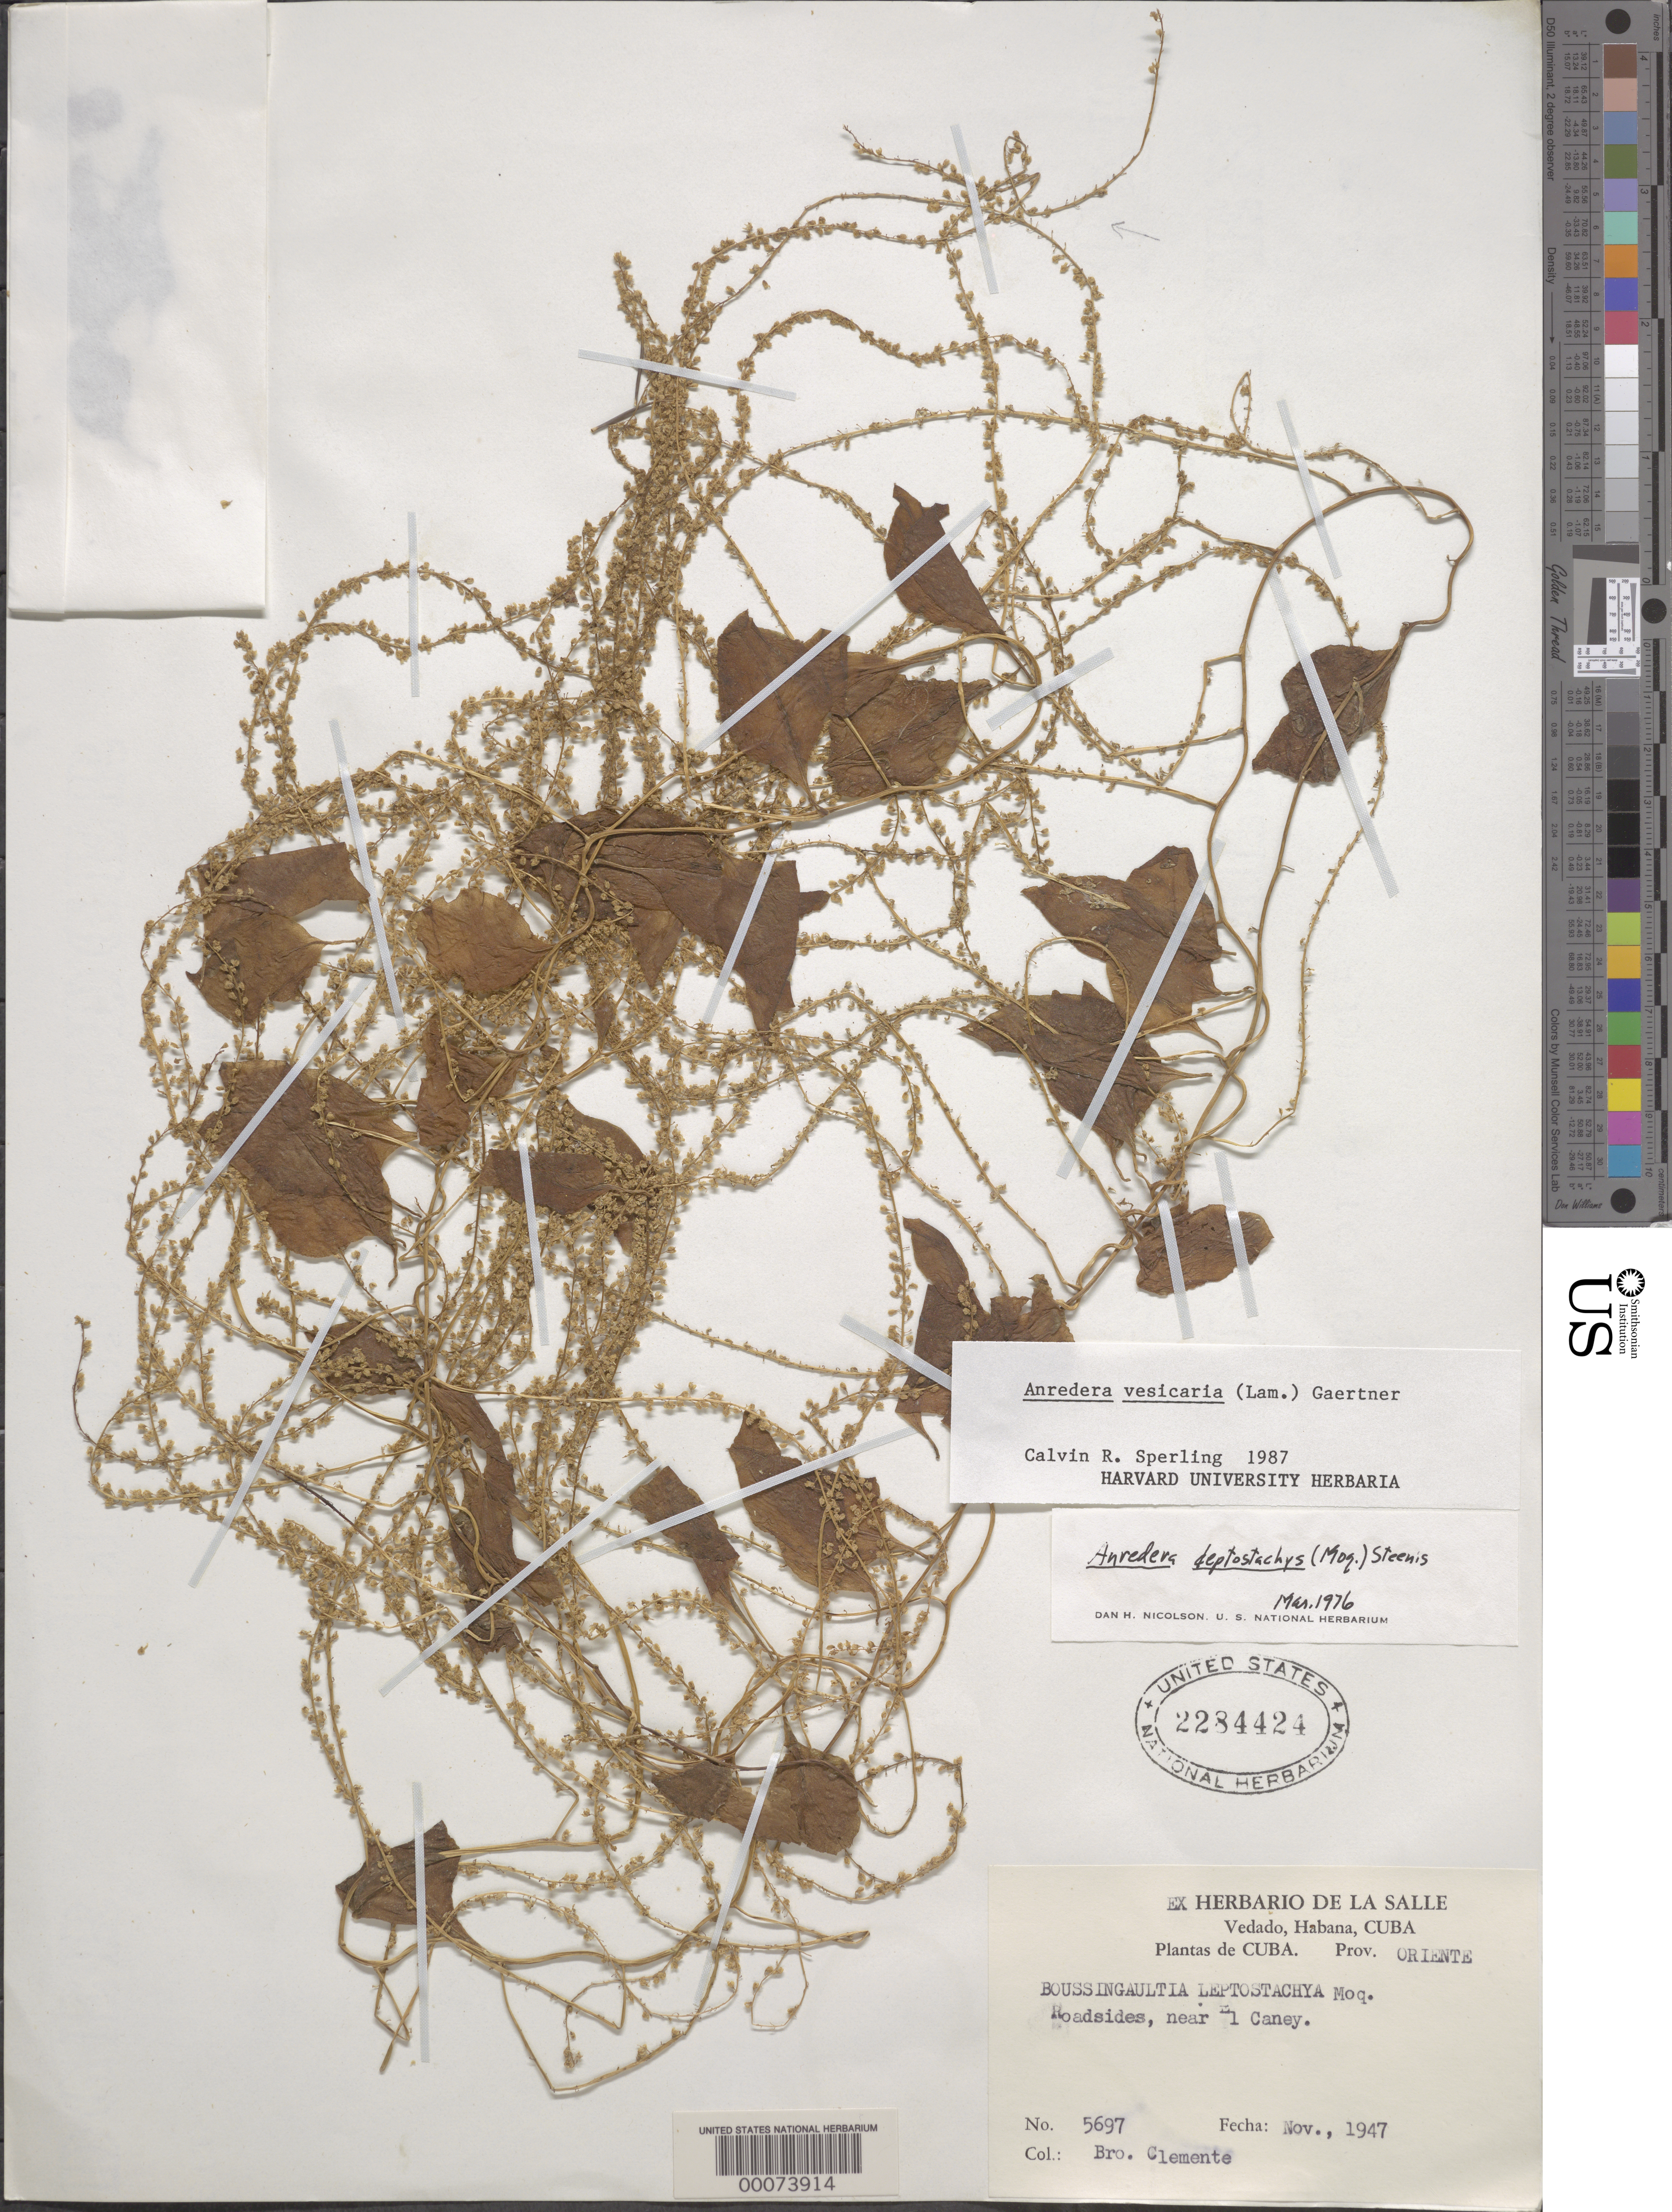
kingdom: Plantae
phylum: Tracheophyta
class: Magnoliopsida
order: Caryophyllales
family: Basellaceae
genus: Anredera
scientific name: Anredera vesicaria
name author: (Lam.) C.F. Gaertn.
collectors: Bro. Clemente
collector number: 5697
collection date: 1947-11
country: Cuba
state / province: Oriente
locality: Roadsides, near El Caney.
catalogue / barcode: US 2284424